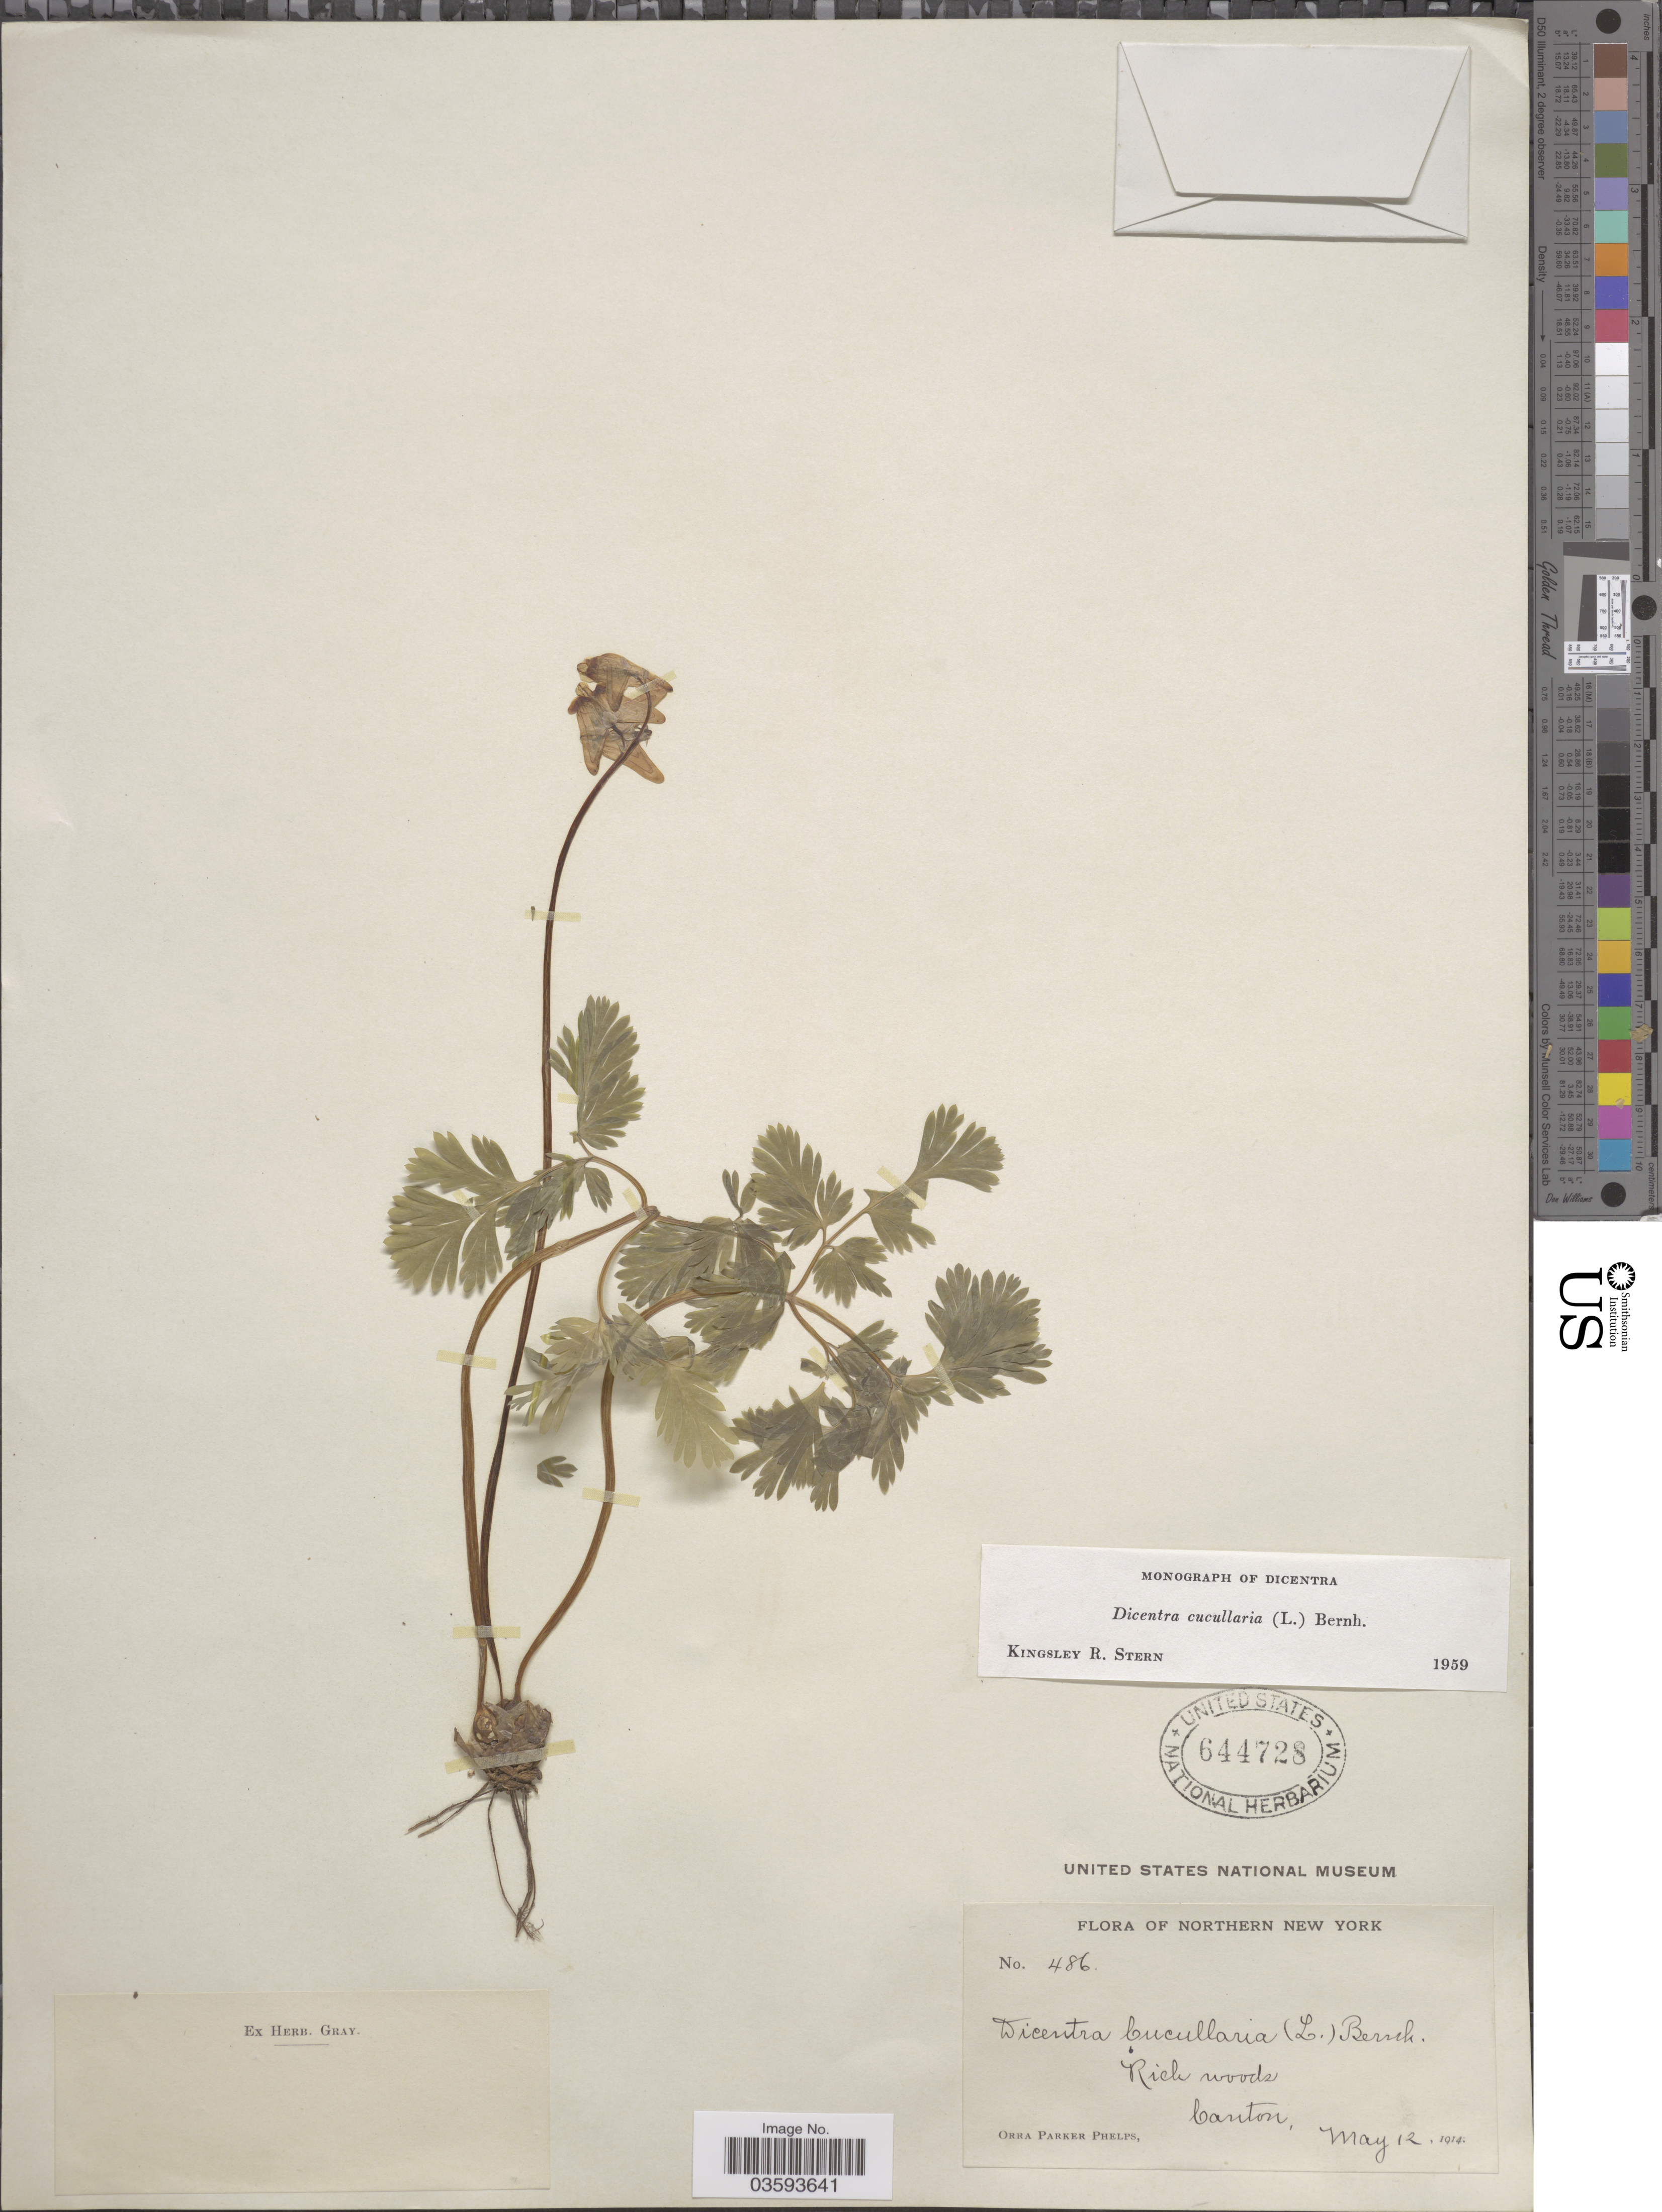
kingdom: Plantae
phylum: Tracheophyta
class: Magnoliopsida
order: Ranunculales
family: Papaveraceae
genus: Dicentra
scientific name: Dicentra cucullaria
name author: (L.) Bernh.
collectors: O. P. Phelps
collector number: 486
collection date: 1914-05-12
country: United States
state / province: New York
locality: Northern New York. Canton.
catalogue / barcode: US 644728